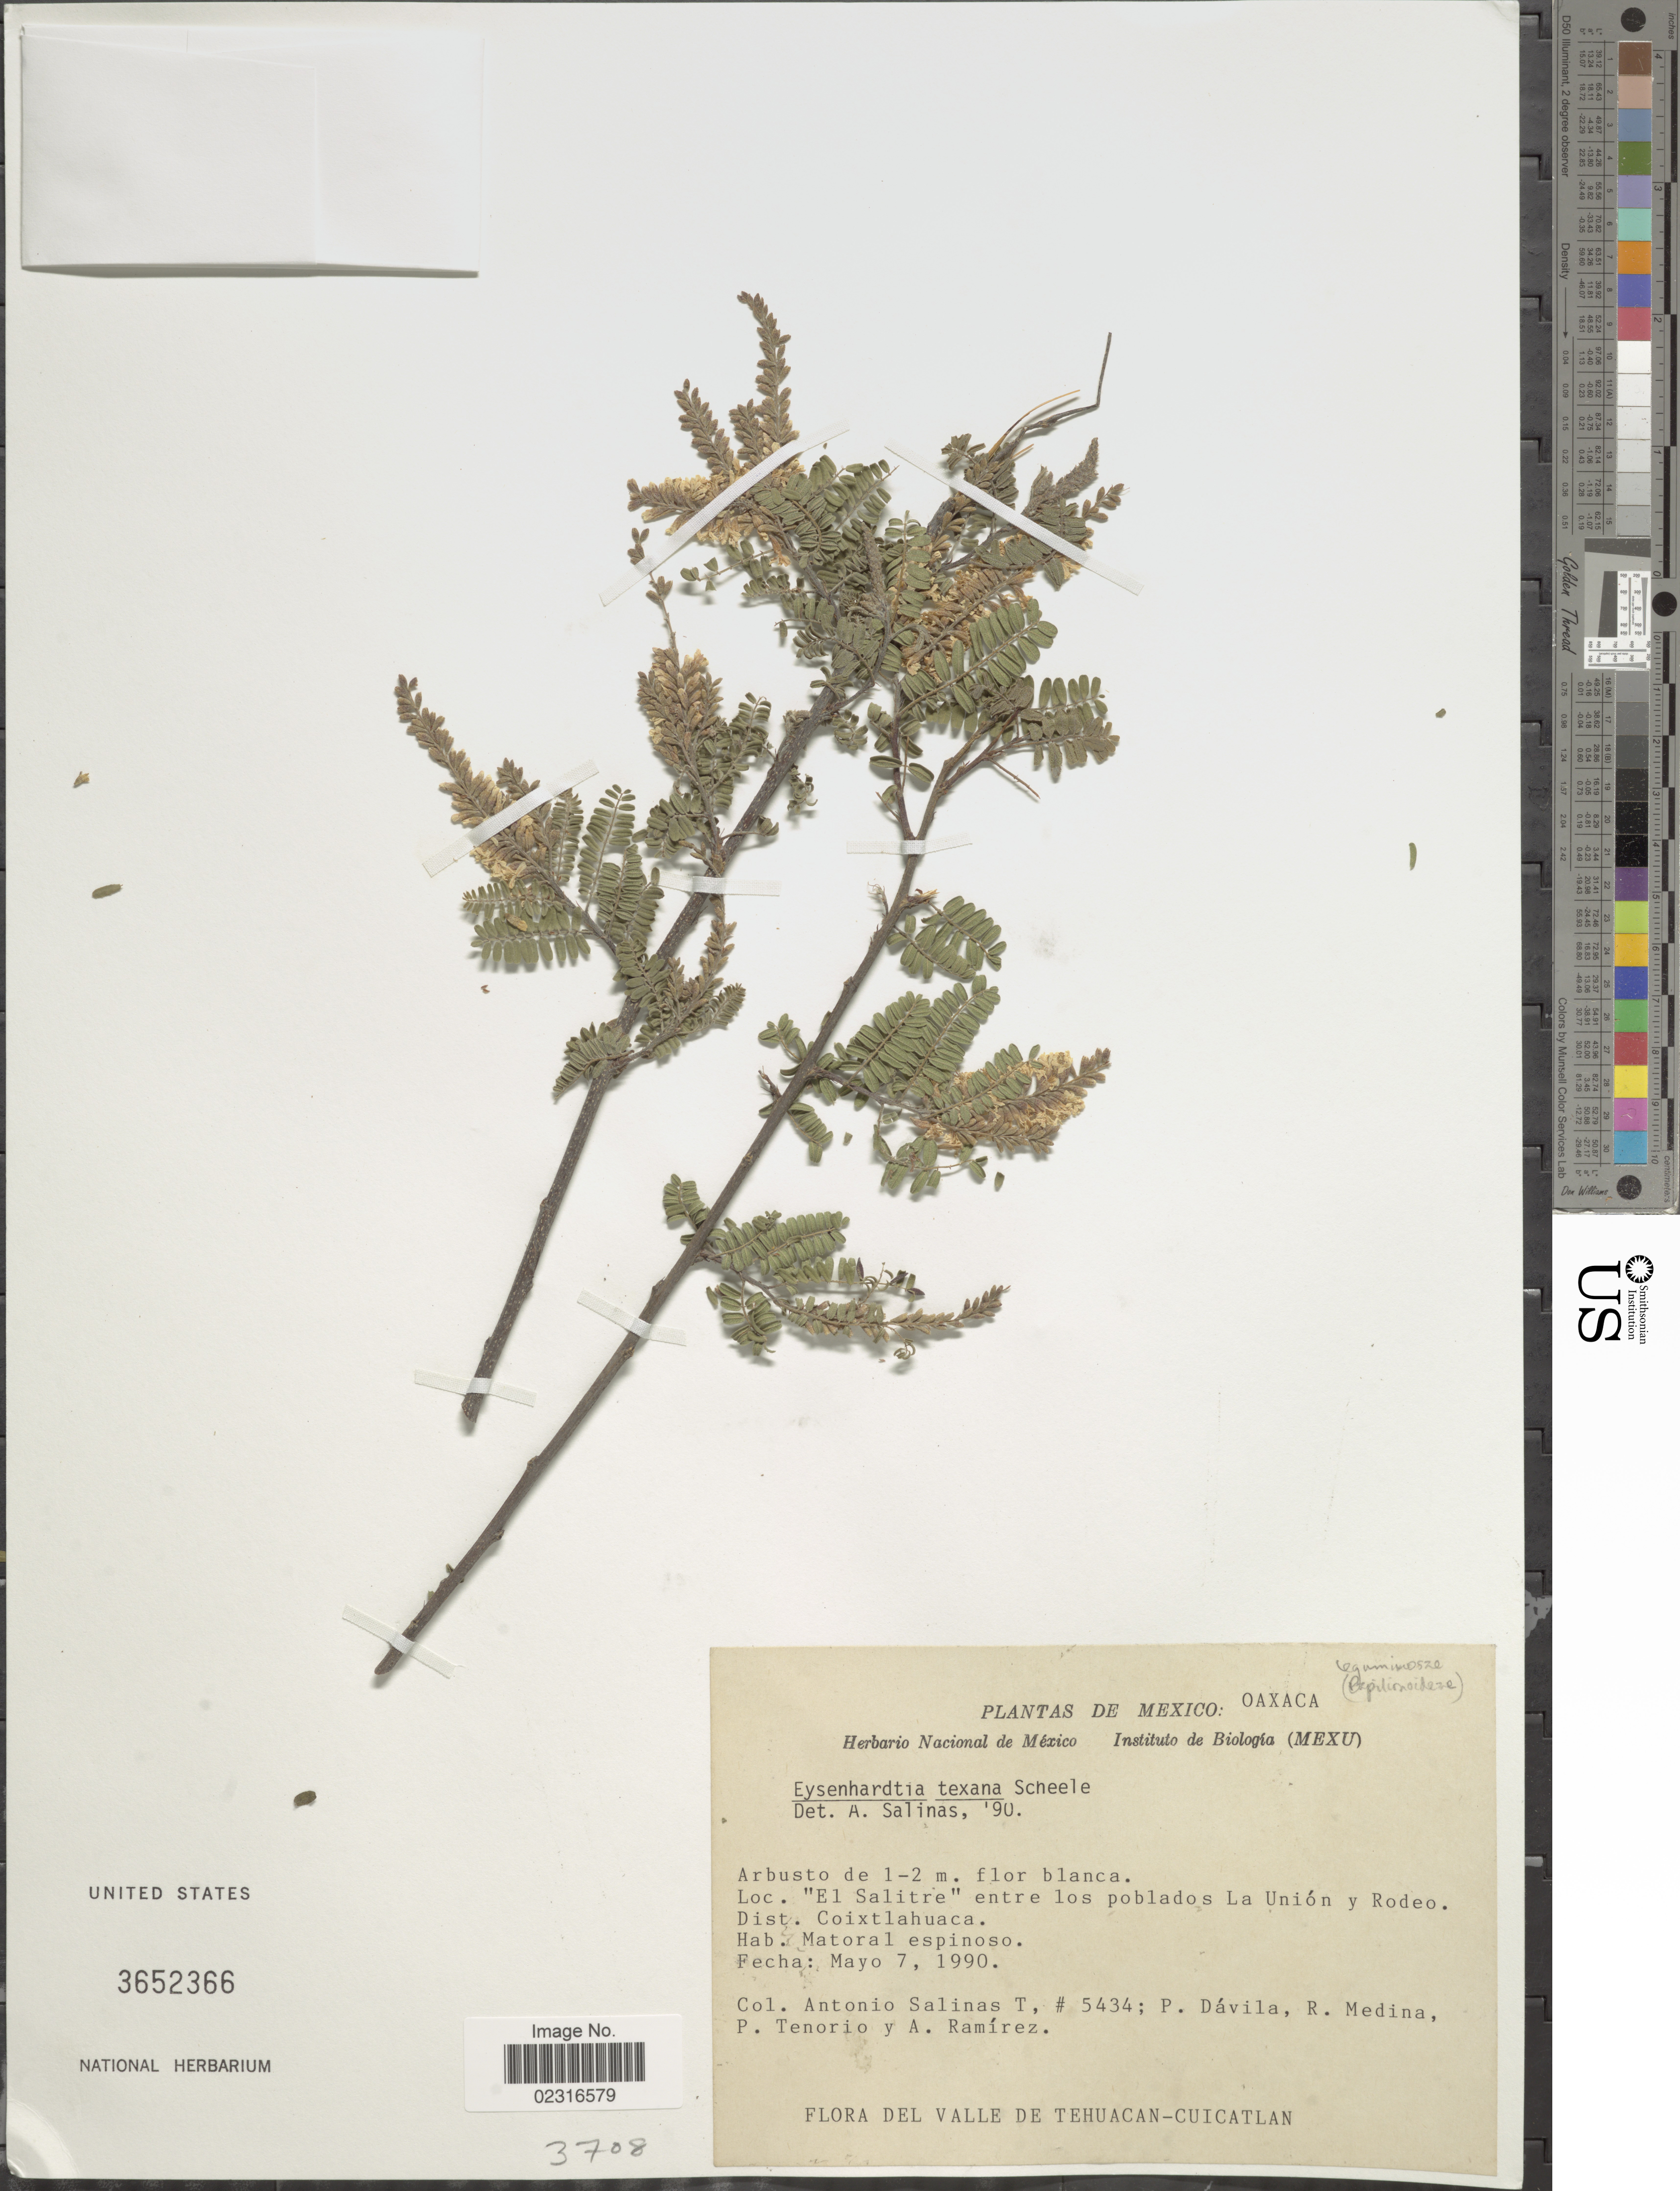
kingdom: Plantae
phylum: Tracheophyta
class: Magnoliopsida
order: Fabales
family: Fabaceae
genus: Eysenhardtia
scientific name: Eysenhardtia texana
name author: Scheele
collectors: A. Salinas, P. Dávila, R. Medina, Tenorio, P. & A. Ramirez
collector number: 5434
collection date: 1990-05-07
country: Mexico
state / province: Oaxaca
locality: El Salitre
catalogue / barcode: US 3652366